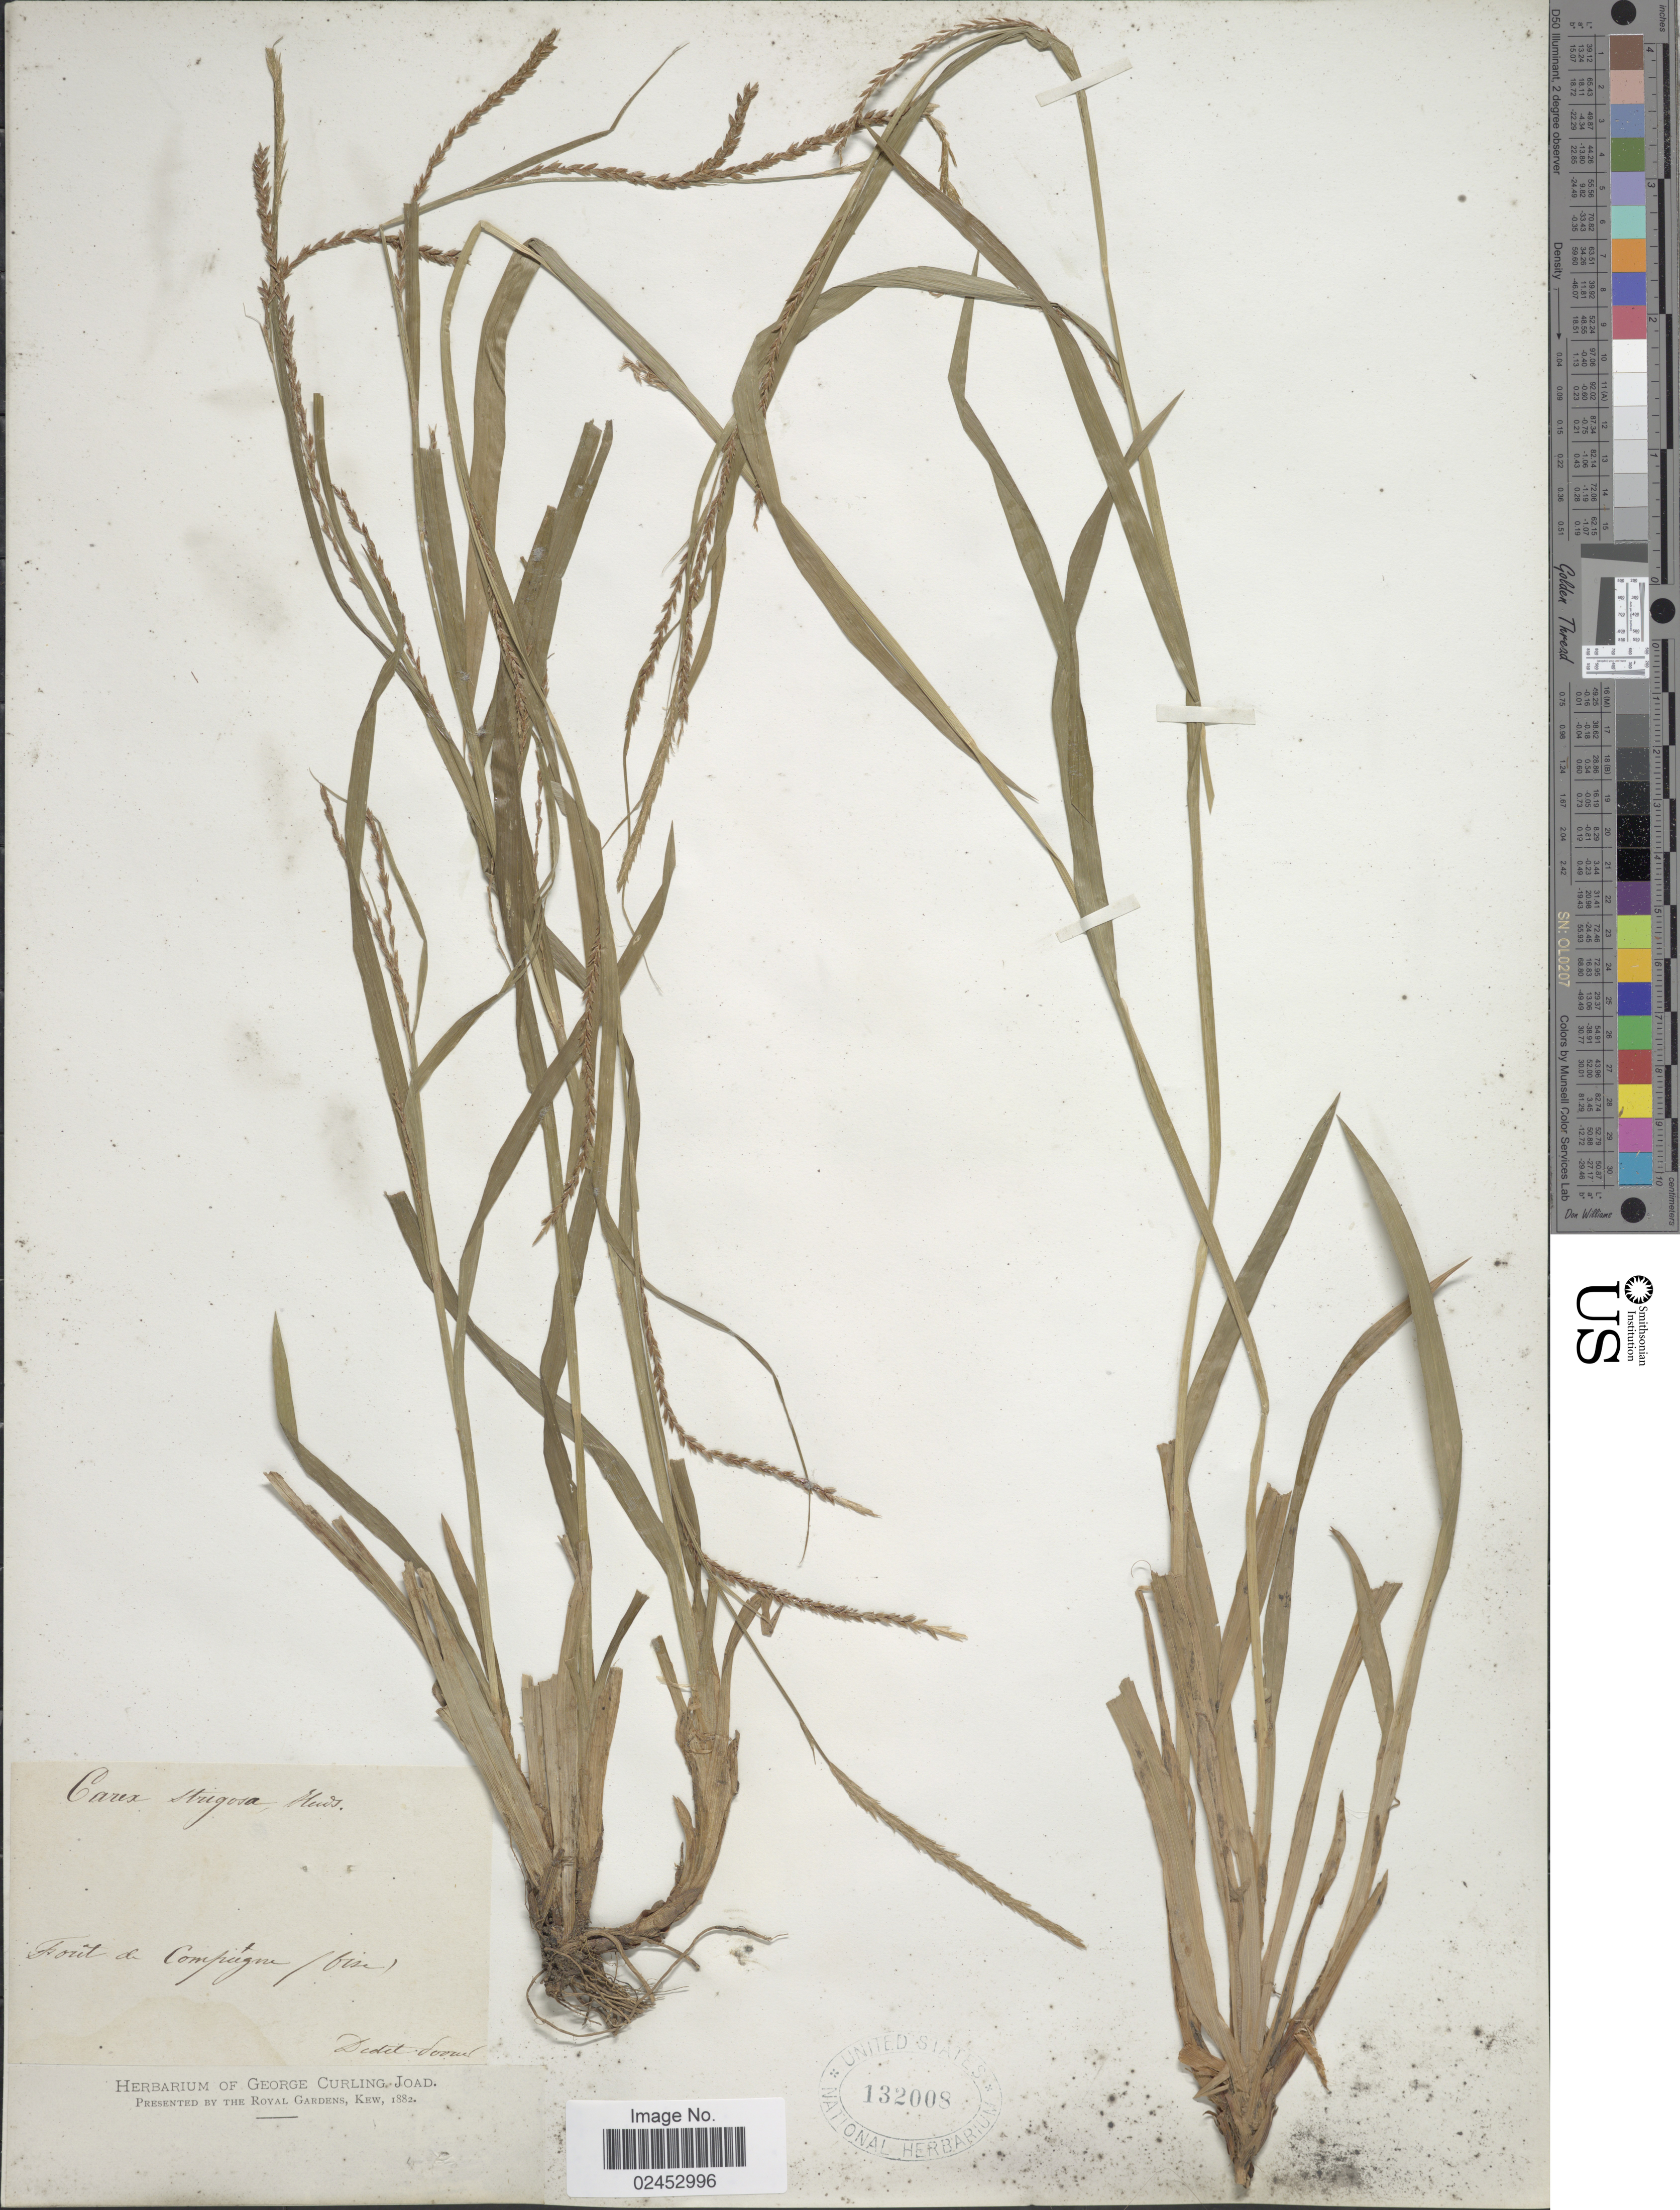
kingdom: Plantae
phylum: Tracheophyta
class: Liliopsida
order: Poales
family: Cyperaceae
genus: Carex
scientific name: Carex strigosa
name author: Huds.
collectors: ex herb. George Curling Joad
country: France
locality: Doret Compiègne (Oise)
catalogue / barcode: US 132008